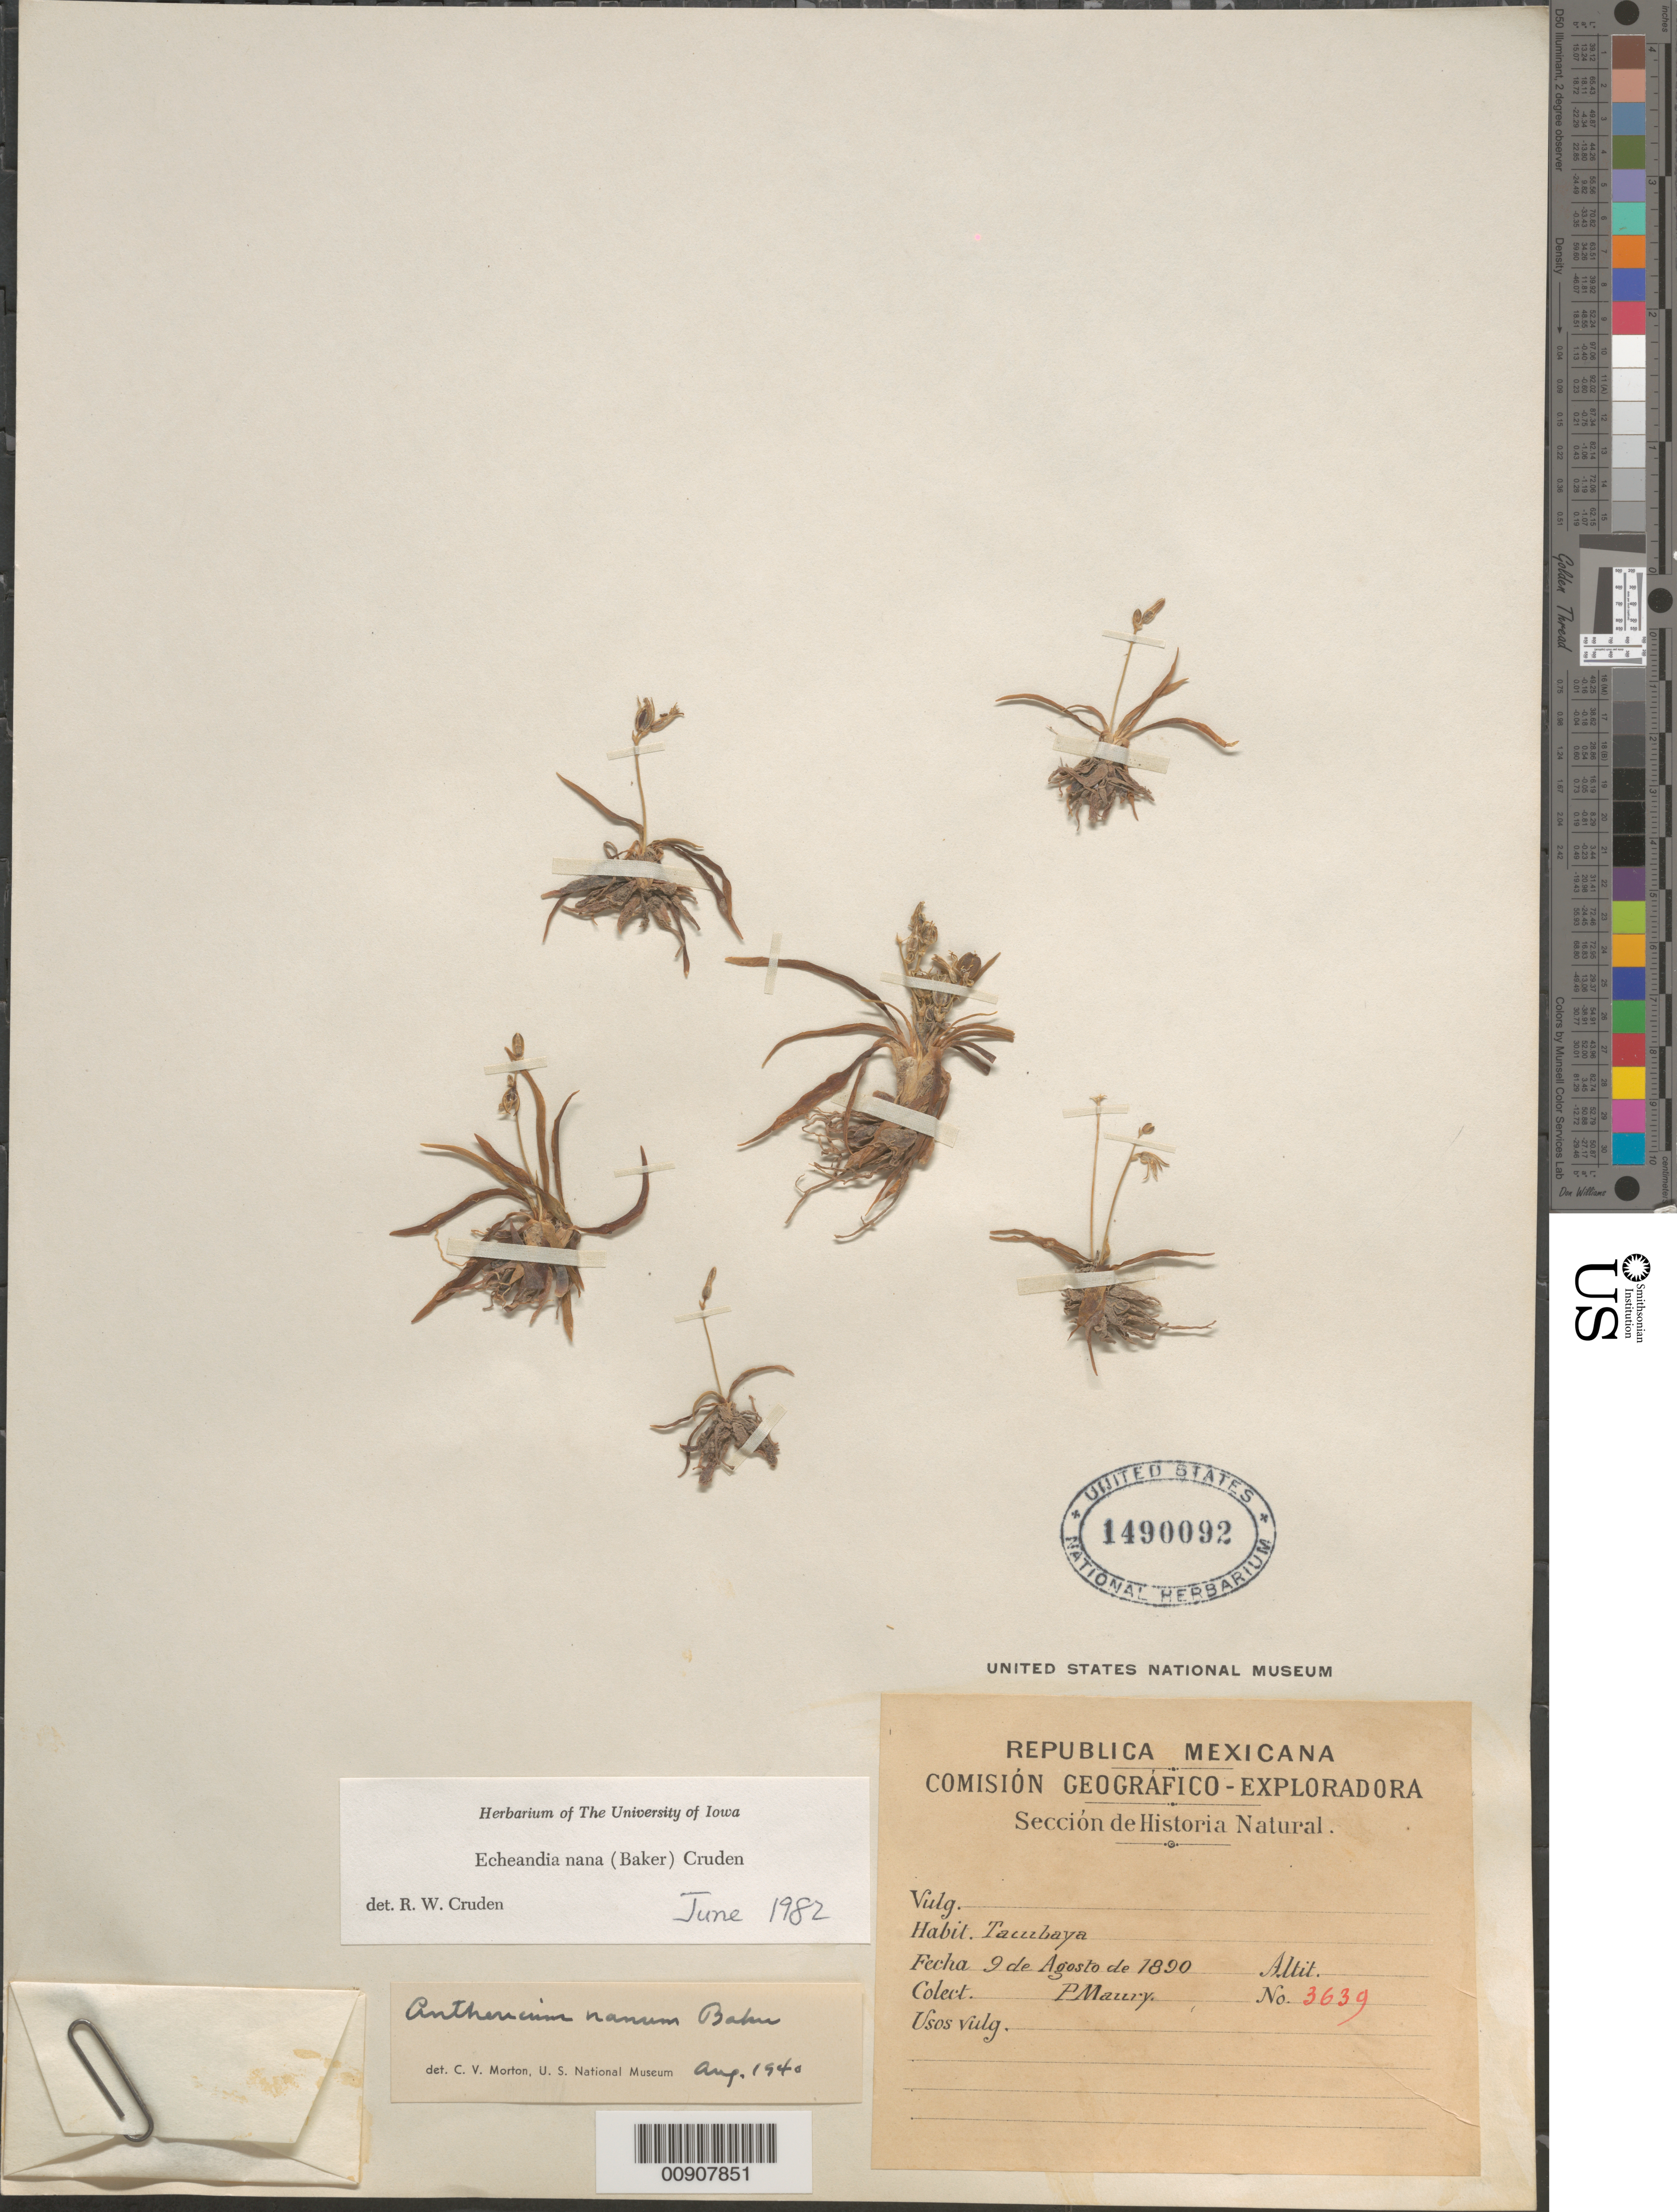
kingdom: Plantae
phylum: Tracheophyta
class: Liliopsida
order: Asparagales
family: Asparagaceae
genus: Echeandia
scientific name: Echeandia nana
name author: (Baker) Cruden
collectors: Manry, P.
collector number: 3639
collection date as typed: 09 Aug 1890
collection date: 1890-08-09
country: Mexico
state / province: Distrito Federal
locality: Tacubaya.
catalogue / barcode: US 1490092